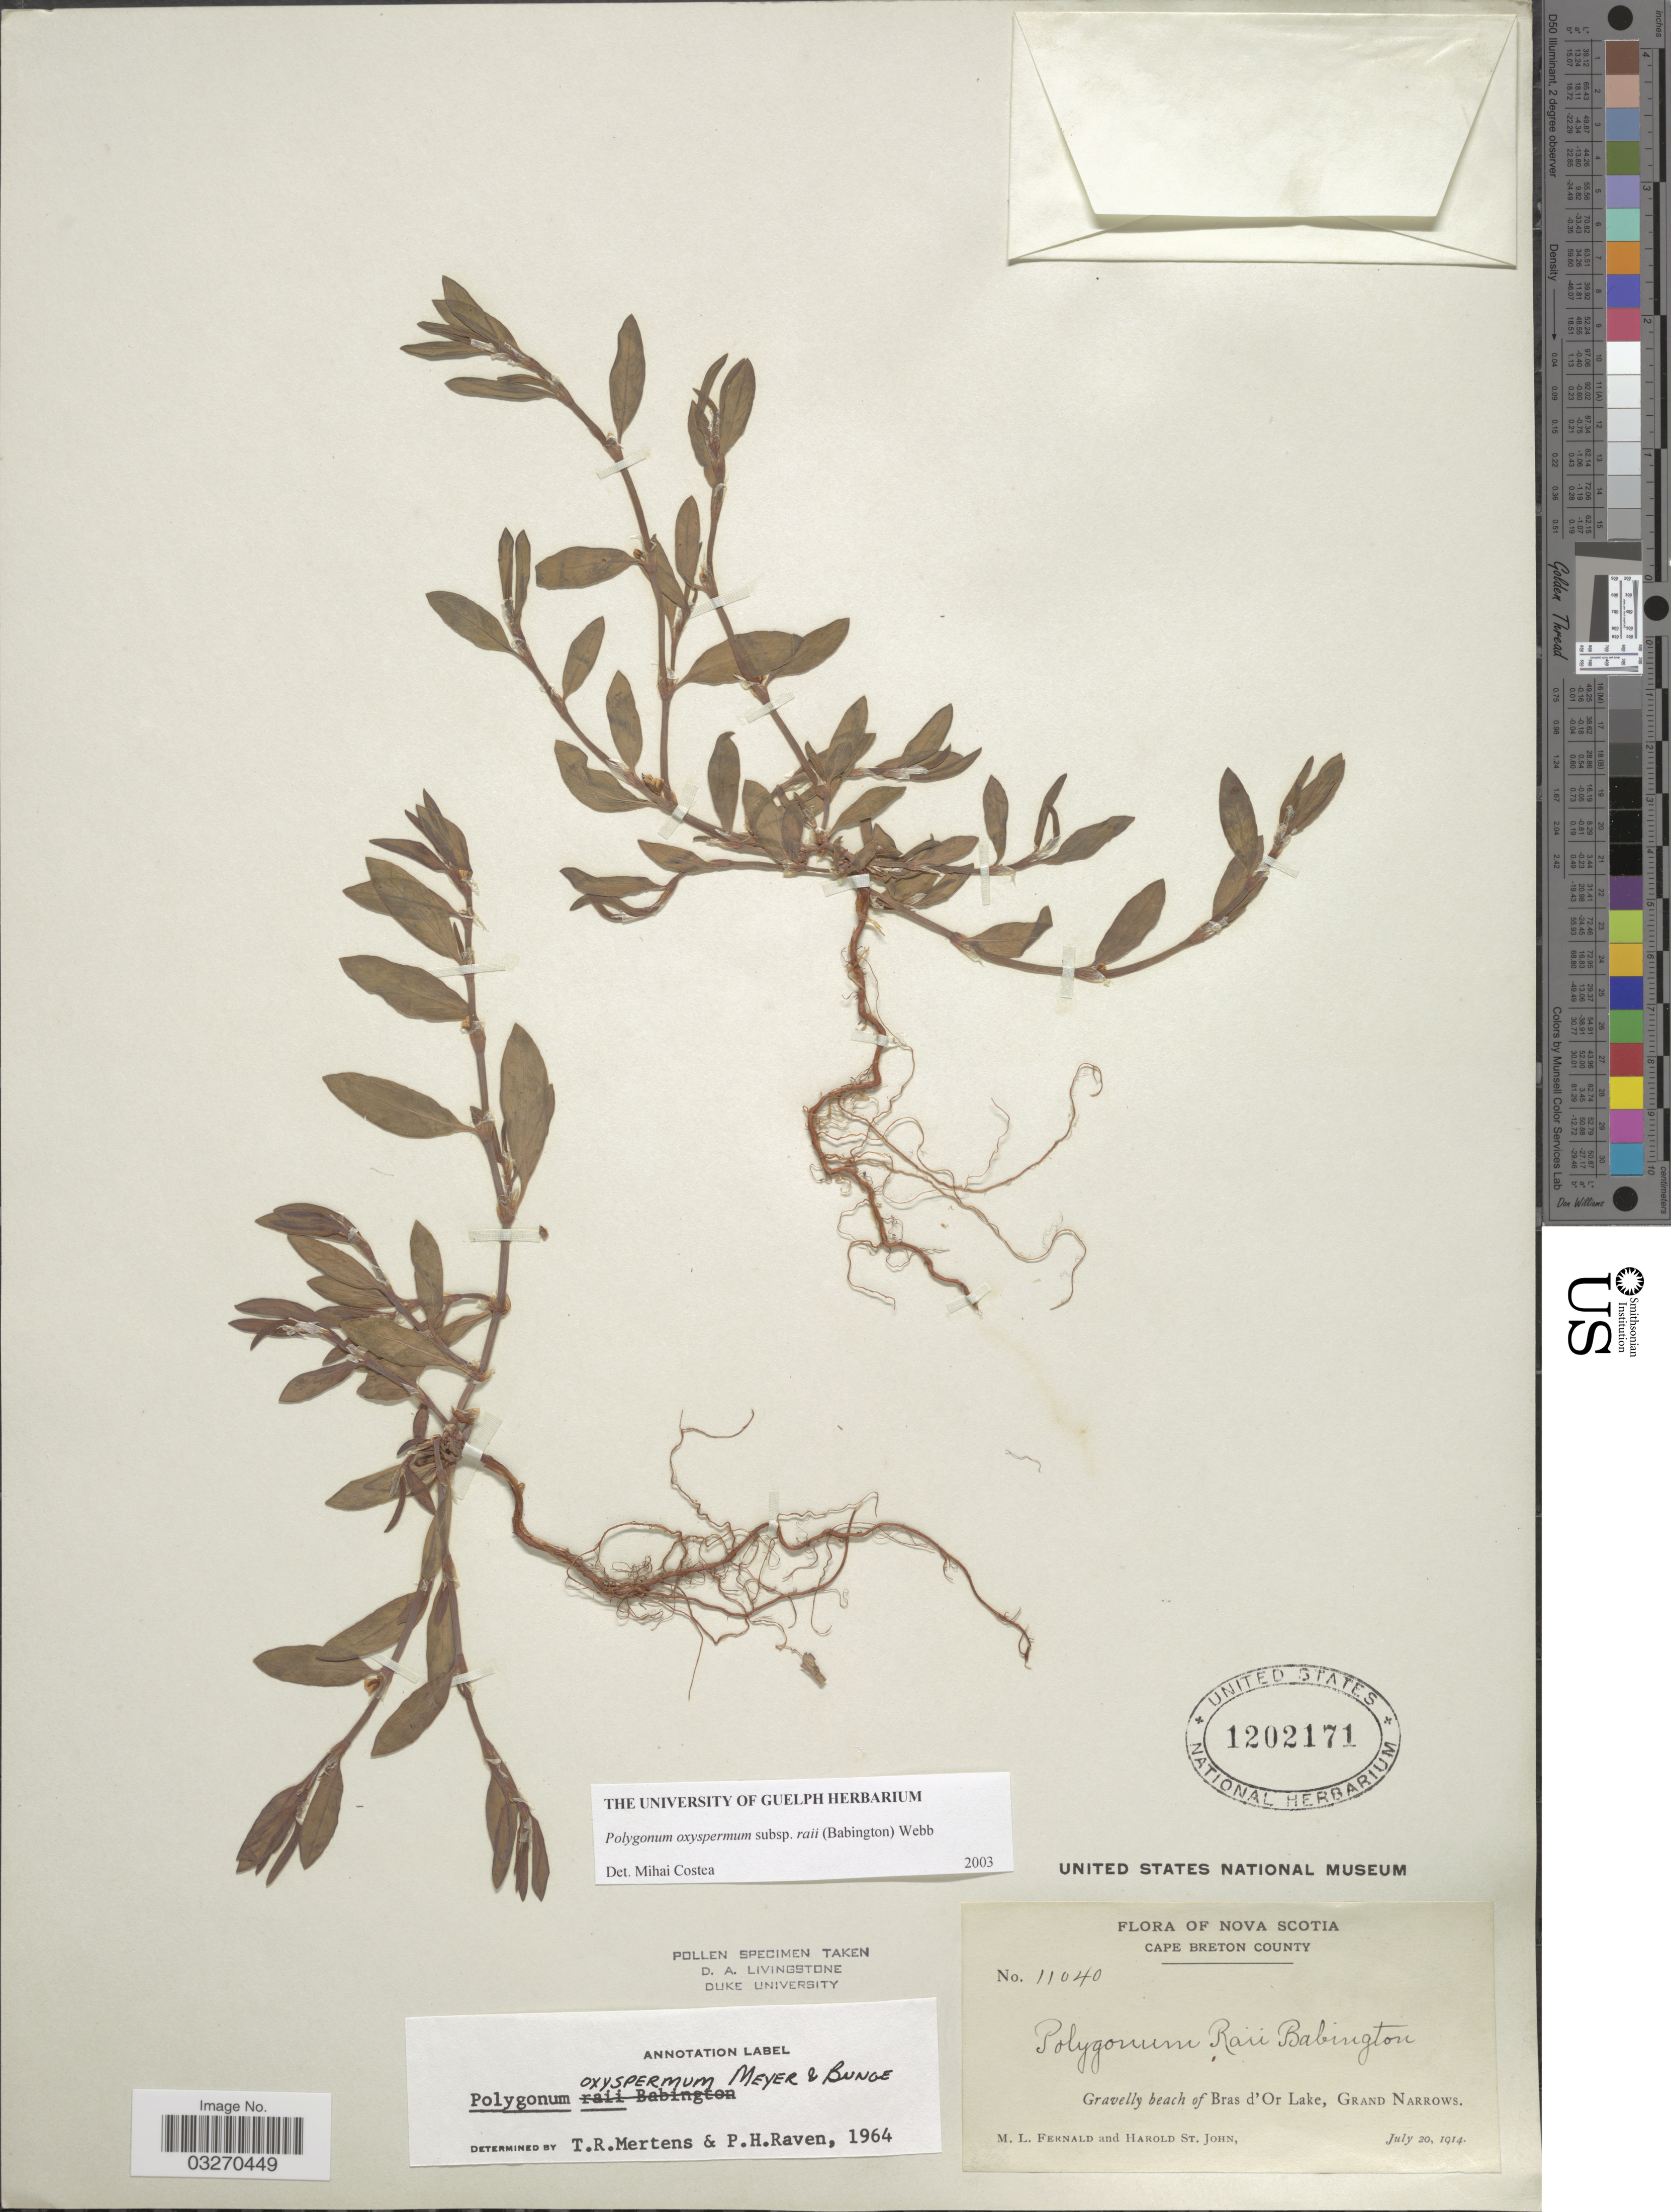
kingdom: Plantae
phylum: Tracheophyta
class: Magnoliopsida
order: Caryophyllales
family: Polygonaceae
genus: Polygonum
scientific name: Polygonum oxyspermum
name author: C.A. Mey. & Bunge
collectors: M. L. Fernald & H. St. John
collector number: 11040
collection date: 1914-07-20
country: Canada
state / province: Nova Scotia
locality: Cape Breton County. Gravelly beach of Bras d'Or Lake, Grand Narrows.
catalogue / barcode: US 1202171